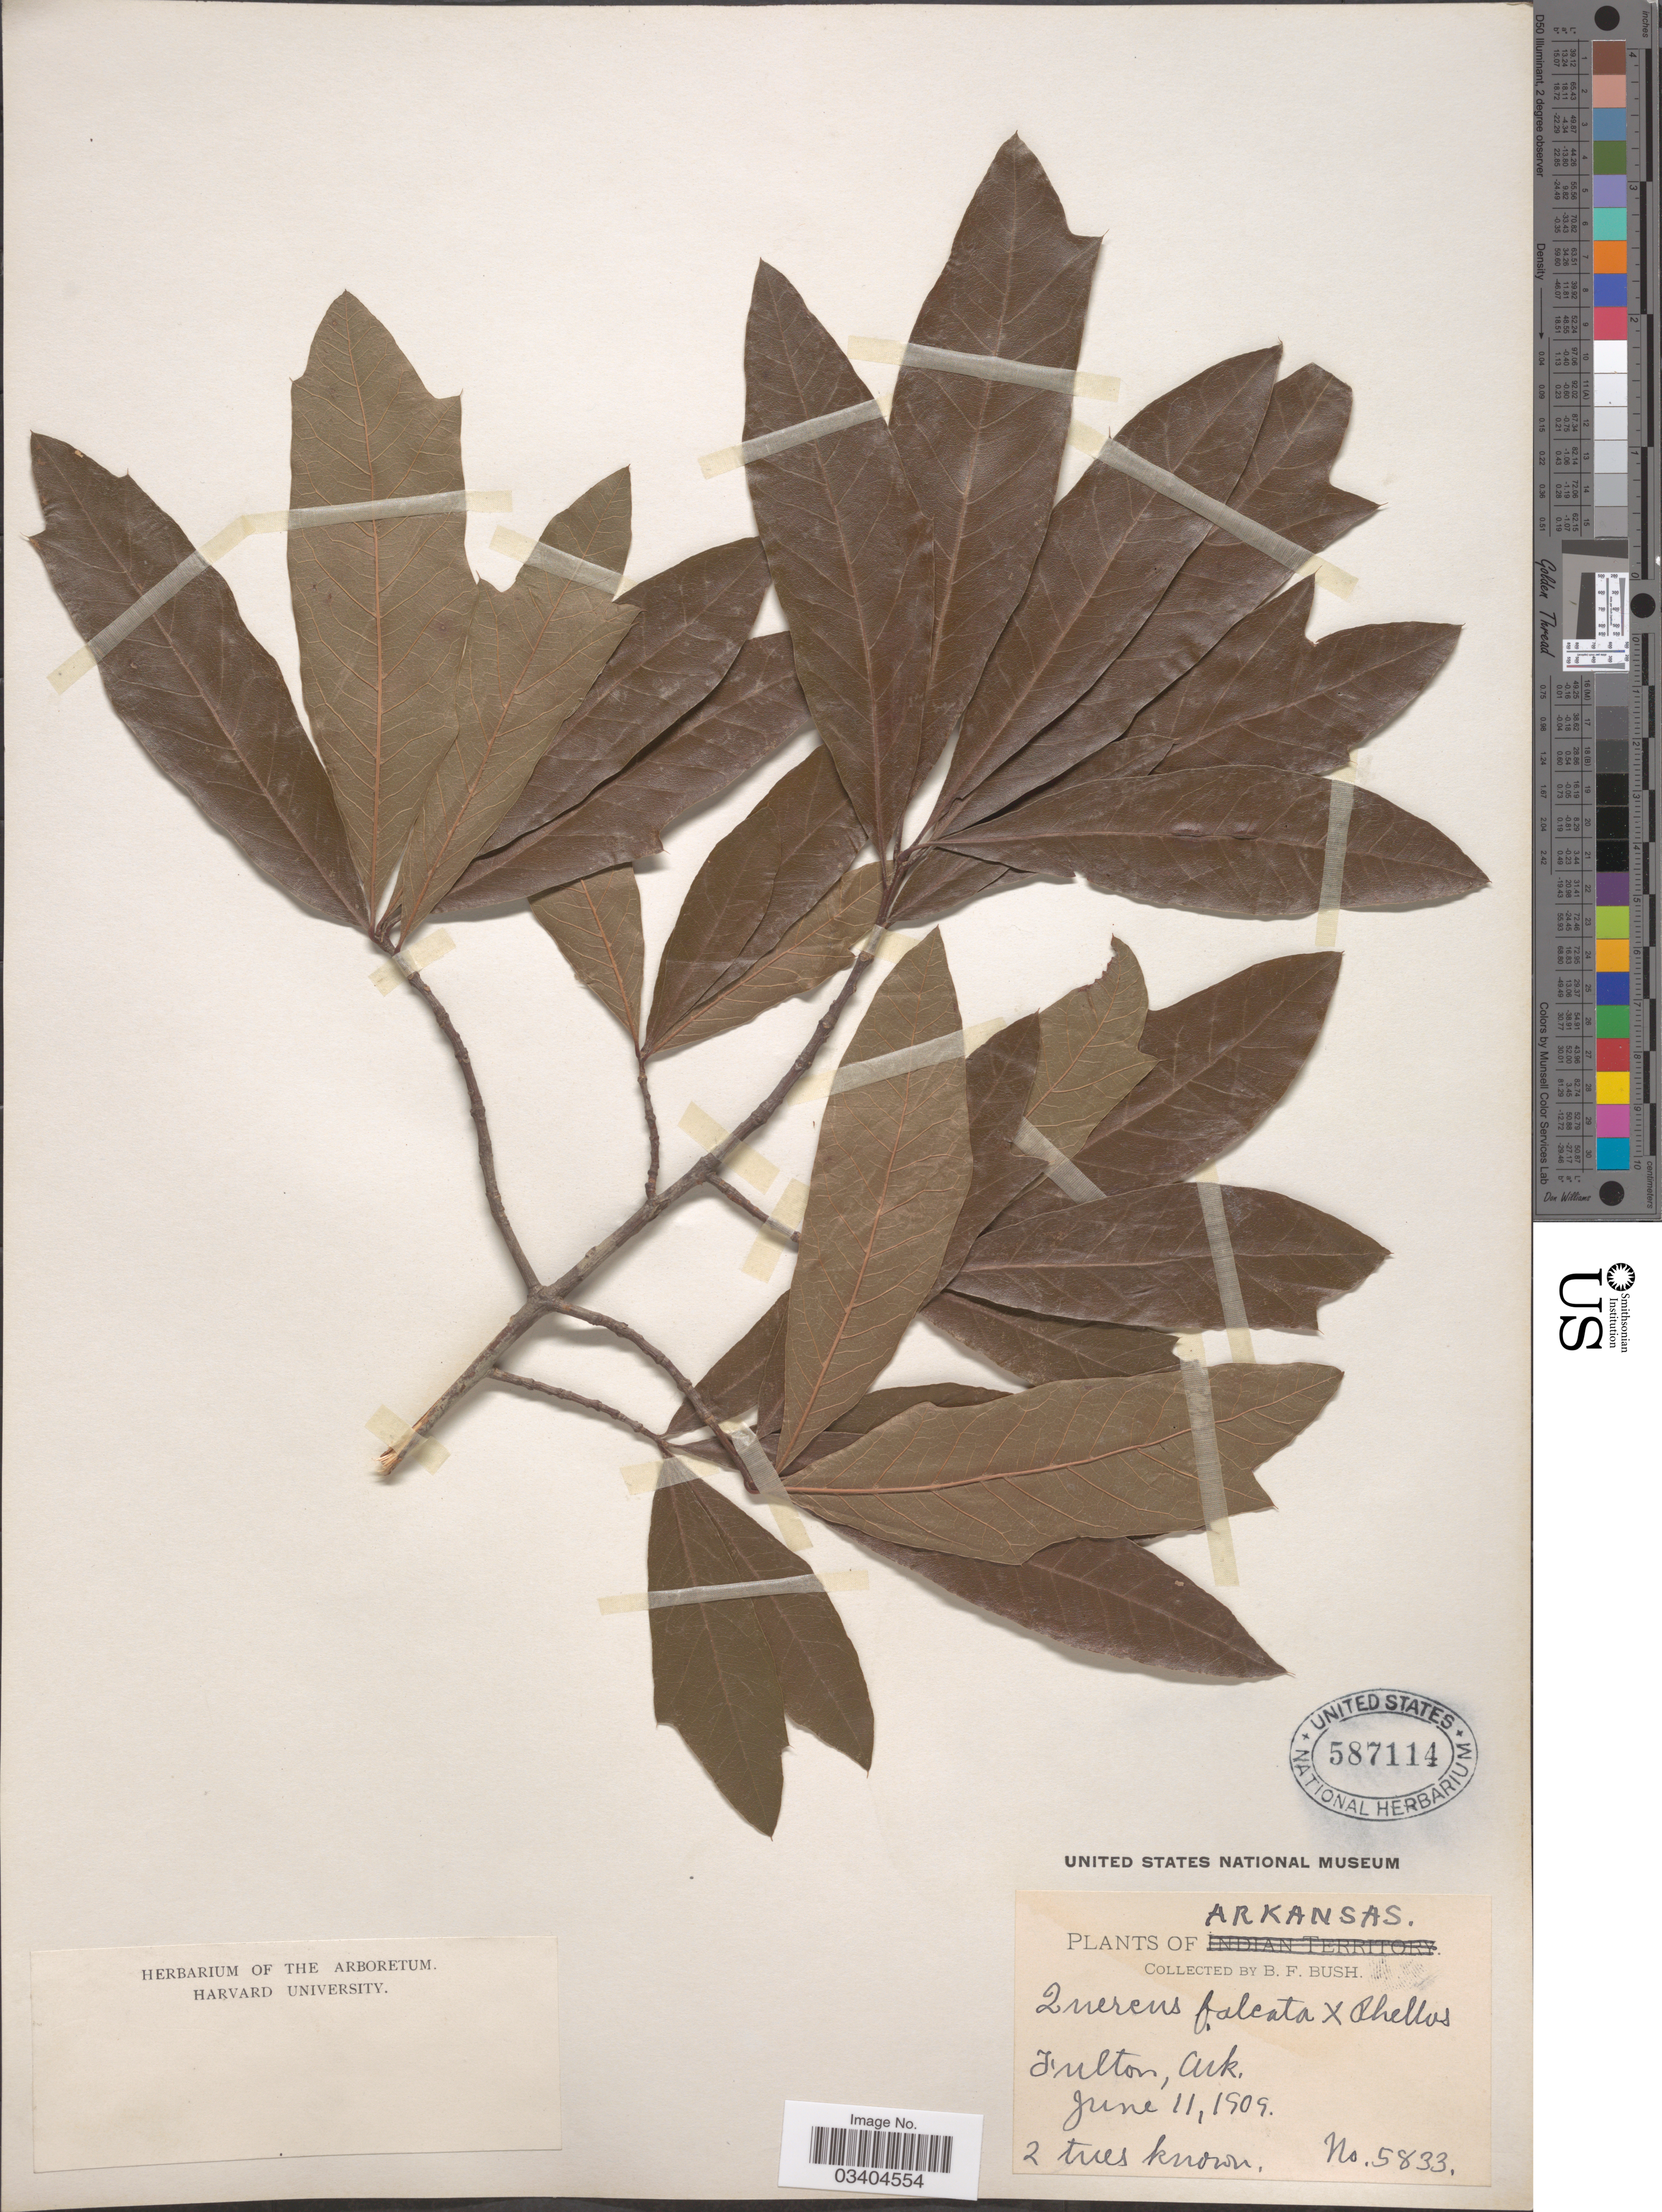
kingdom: Plantae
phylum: Tracheophyta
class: Magnoliopsida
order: Fagales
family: Fagaceae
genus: Quercus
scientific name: Quercus falcata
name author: Michx.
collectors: B. F. Bush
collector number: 5833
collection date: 1909-06-11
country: United States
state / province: Arkansas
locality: Fulton.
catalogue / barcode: US 587114